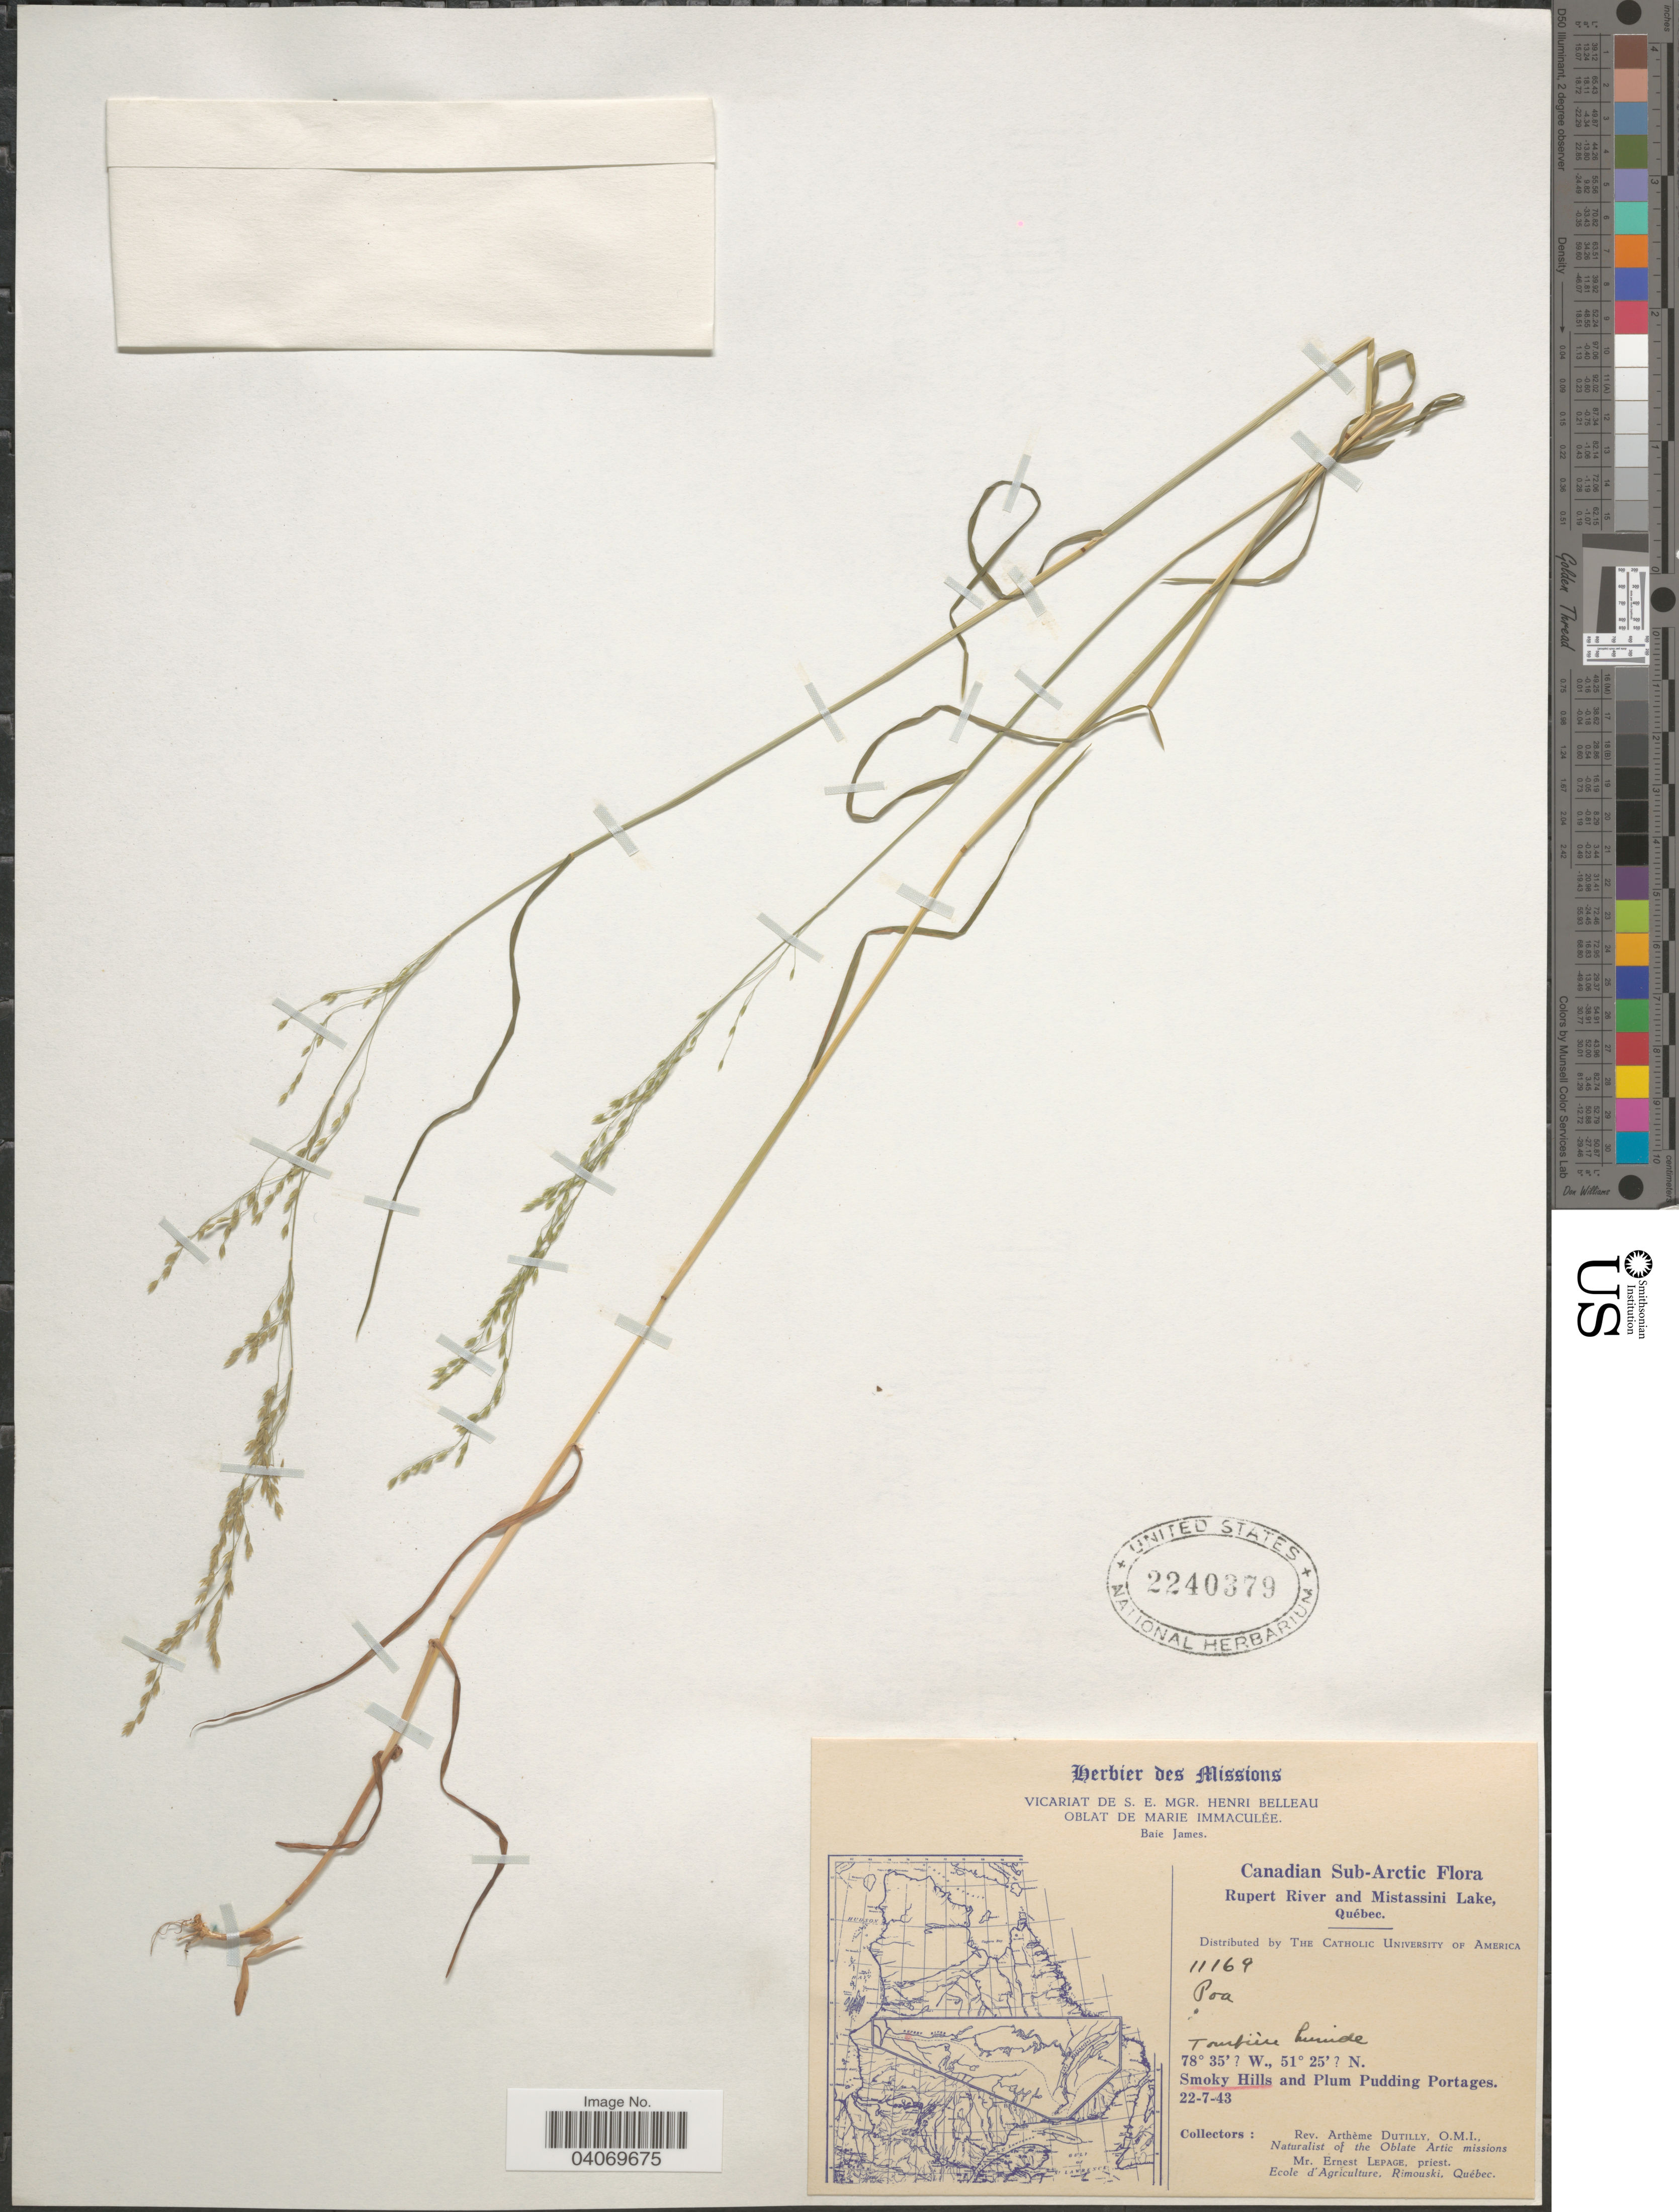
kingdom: Plantae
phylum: Tracheophyta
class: Liliopsida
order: Poales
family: Poaceae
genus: Poa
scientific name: Poa sp.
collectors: P. Dutilly & E. Lepage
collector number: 11169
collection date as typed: Transcribed d/m/y: 22/7/43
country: Canada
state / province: Quebec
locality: Herbier des Missions. Baie James [unsure placement]. Canadian Sub-Arctic. Rupert River and Mistassini Lake. Smoky Hills and Plum Pudding Portages. Naturalist of the Oblate Arctic missions.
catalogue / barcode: US 2240379